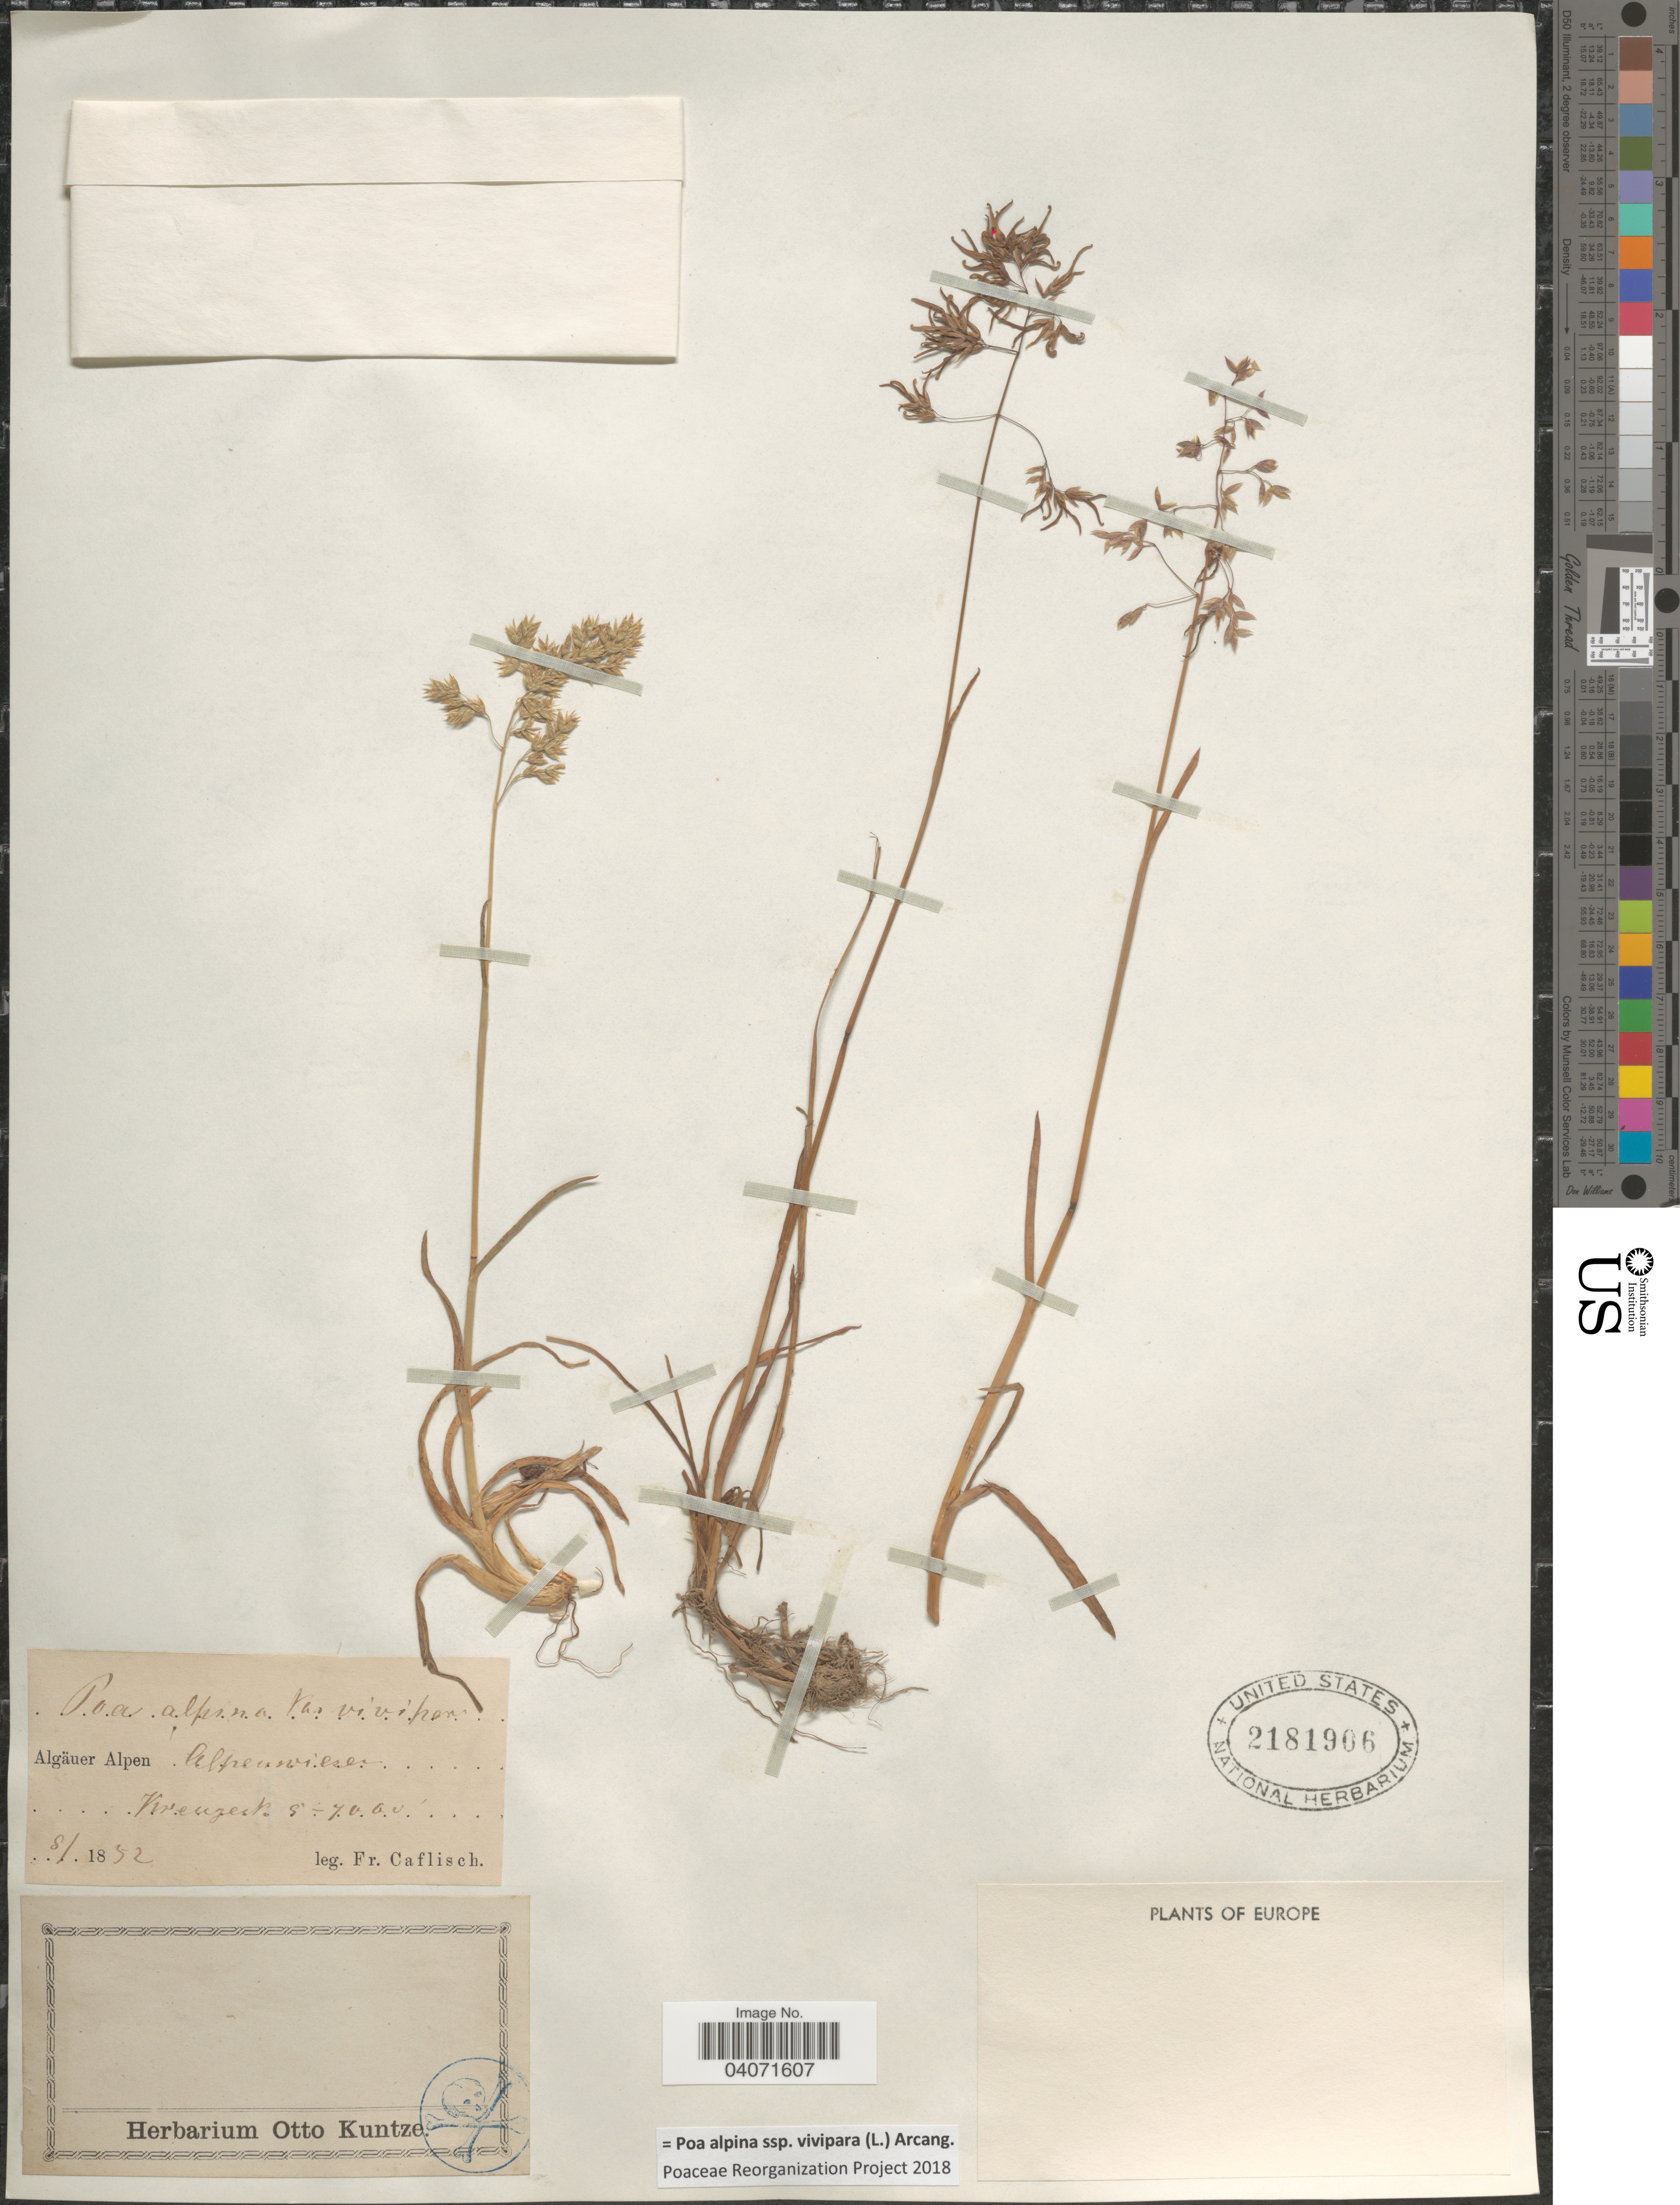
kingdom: Plantae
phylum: Tracheophyta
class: Liliopsida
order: Poales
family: Poaceae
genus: Poa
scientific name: Poa alpina subsp. vivipara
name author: (L.) Arcang.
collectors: J. F. Caflisch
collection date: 1852-08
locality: Algäuer Alpen Alpenwiesen. Kreuzert. Europe.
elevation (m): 1524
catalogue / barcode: US 2181906